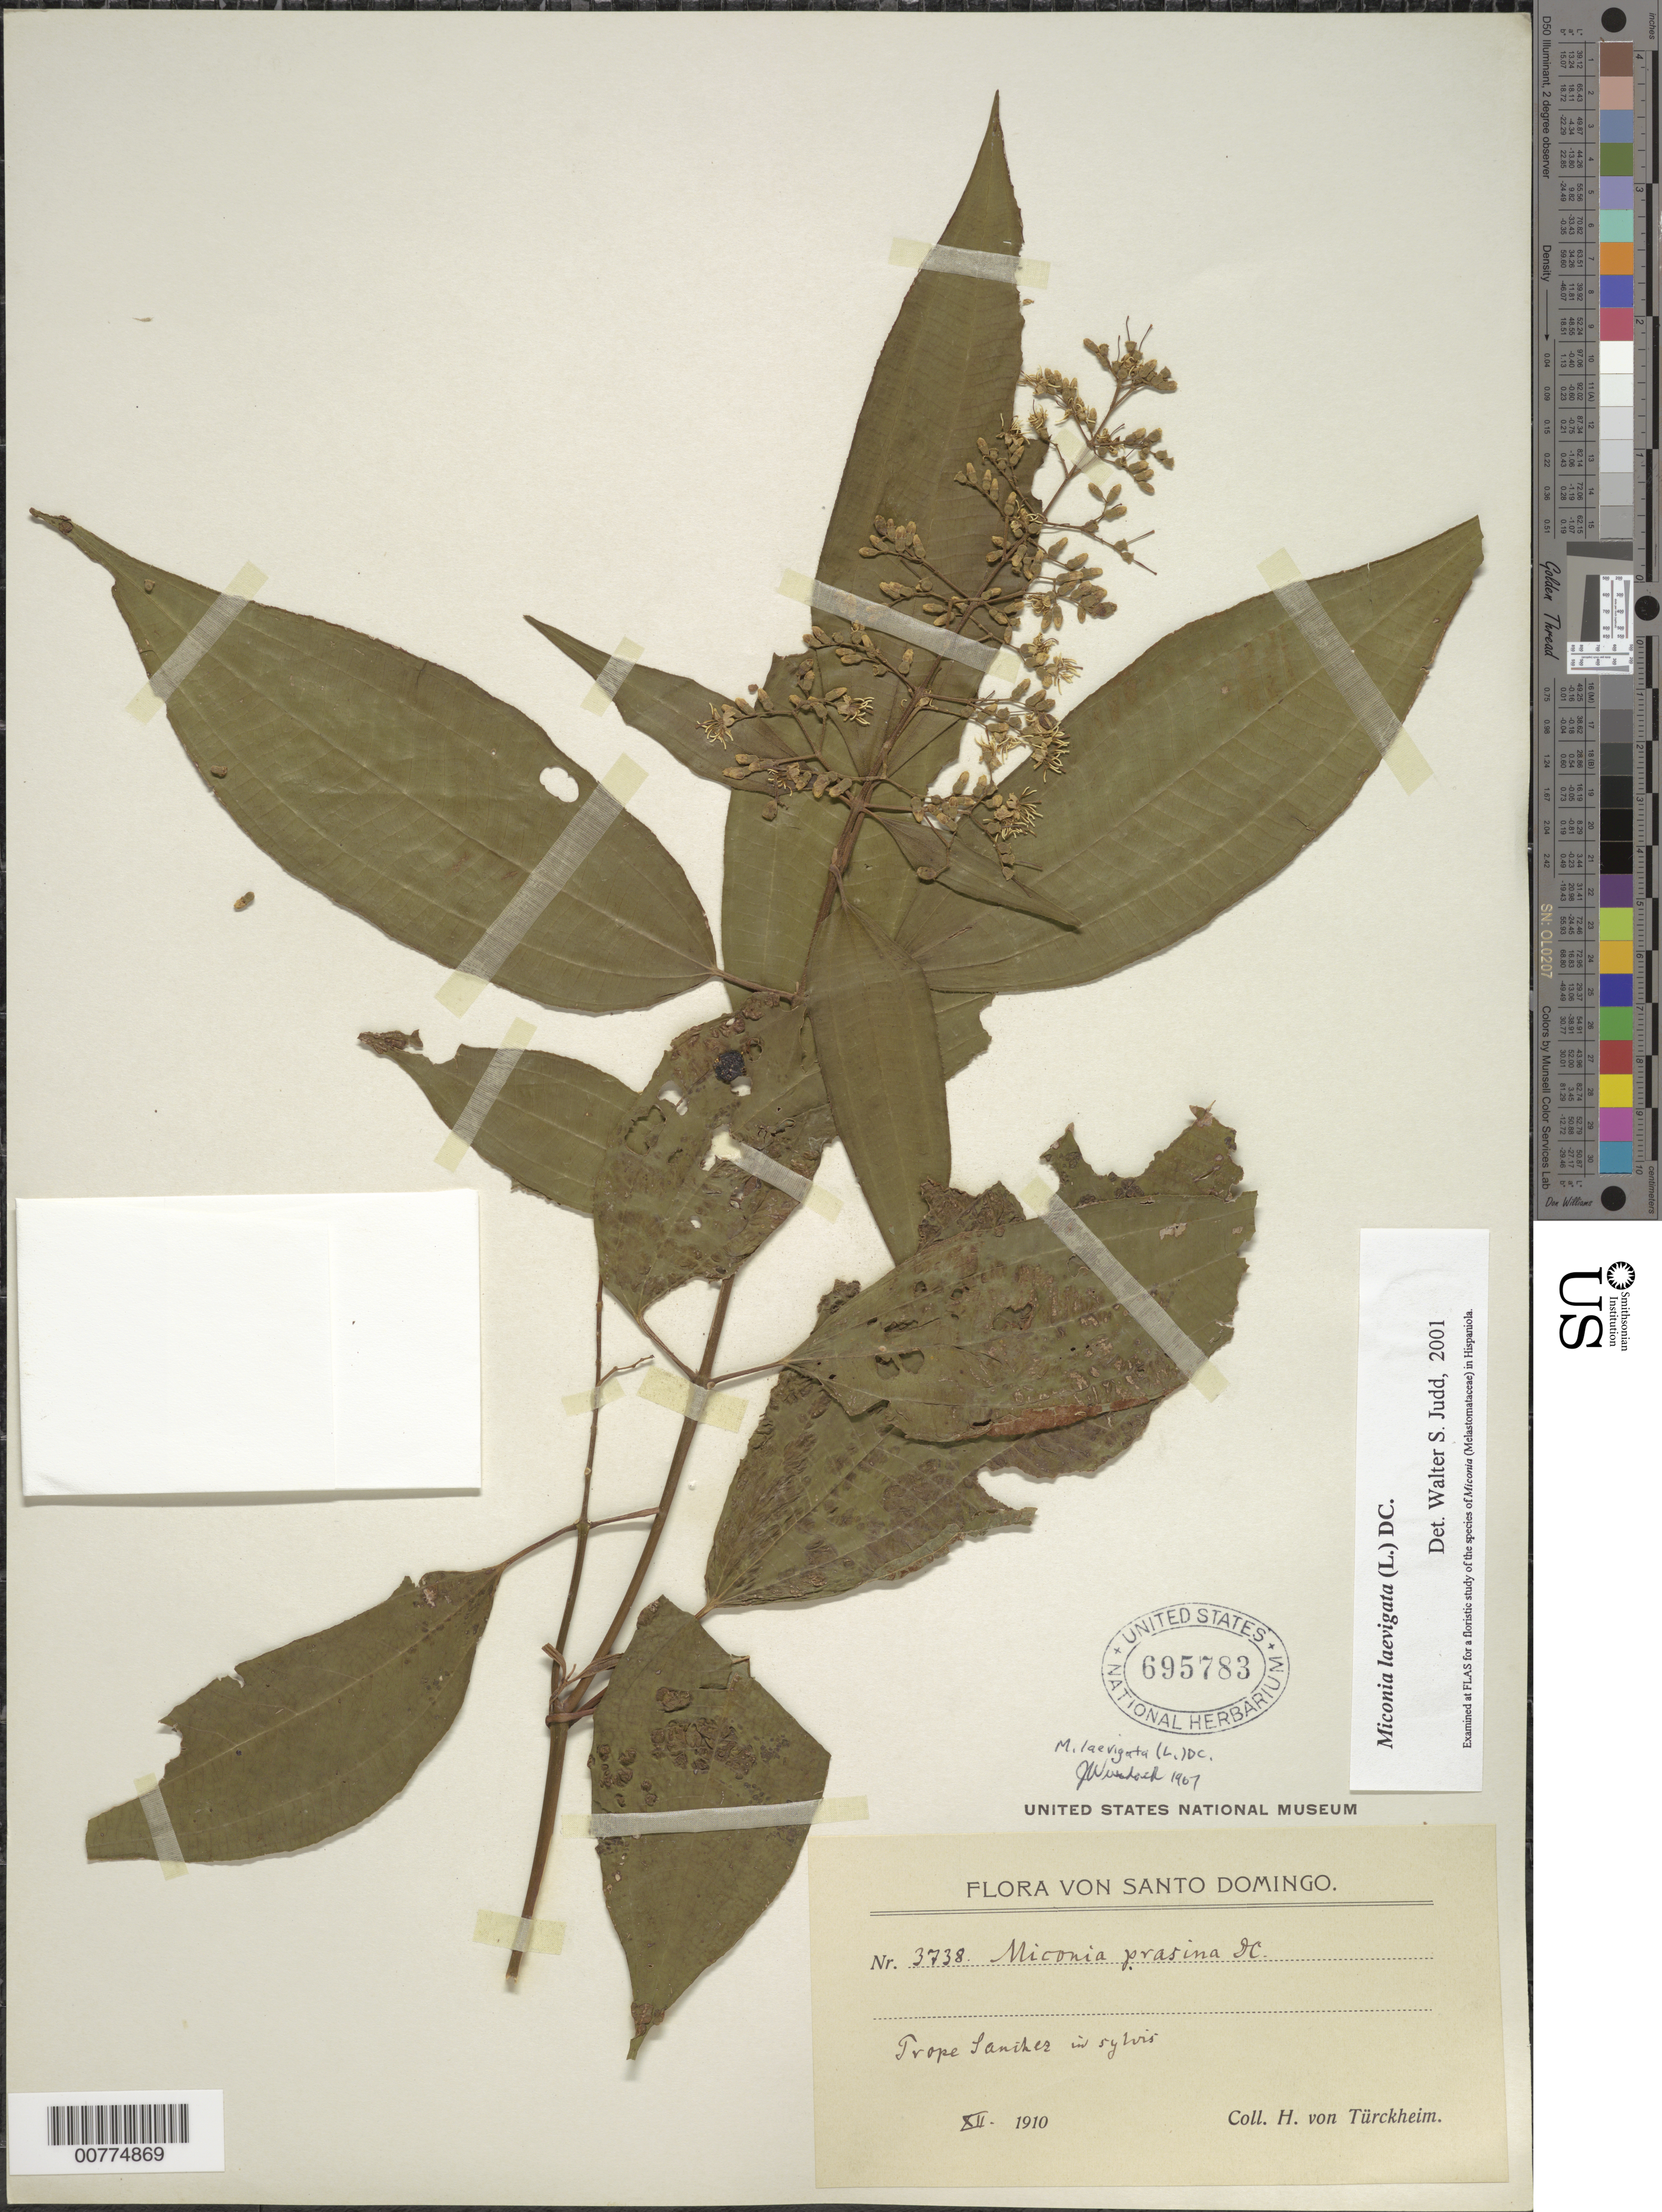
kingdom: Plantae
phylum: Tracheophyta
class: Magnoliopsida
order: Myrtales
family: Melastomataceae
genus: Miconia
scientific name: Miconia laevigata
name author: (L.) D. Don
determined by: Judd, Walter S.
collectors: H. von Türckheim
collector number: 3738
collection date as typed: Dec 1910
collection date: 1910-12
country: Dominican Republic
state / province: Sanchez Ramirez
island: Hispaniola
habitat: In sylvis.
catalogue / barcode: US 695783